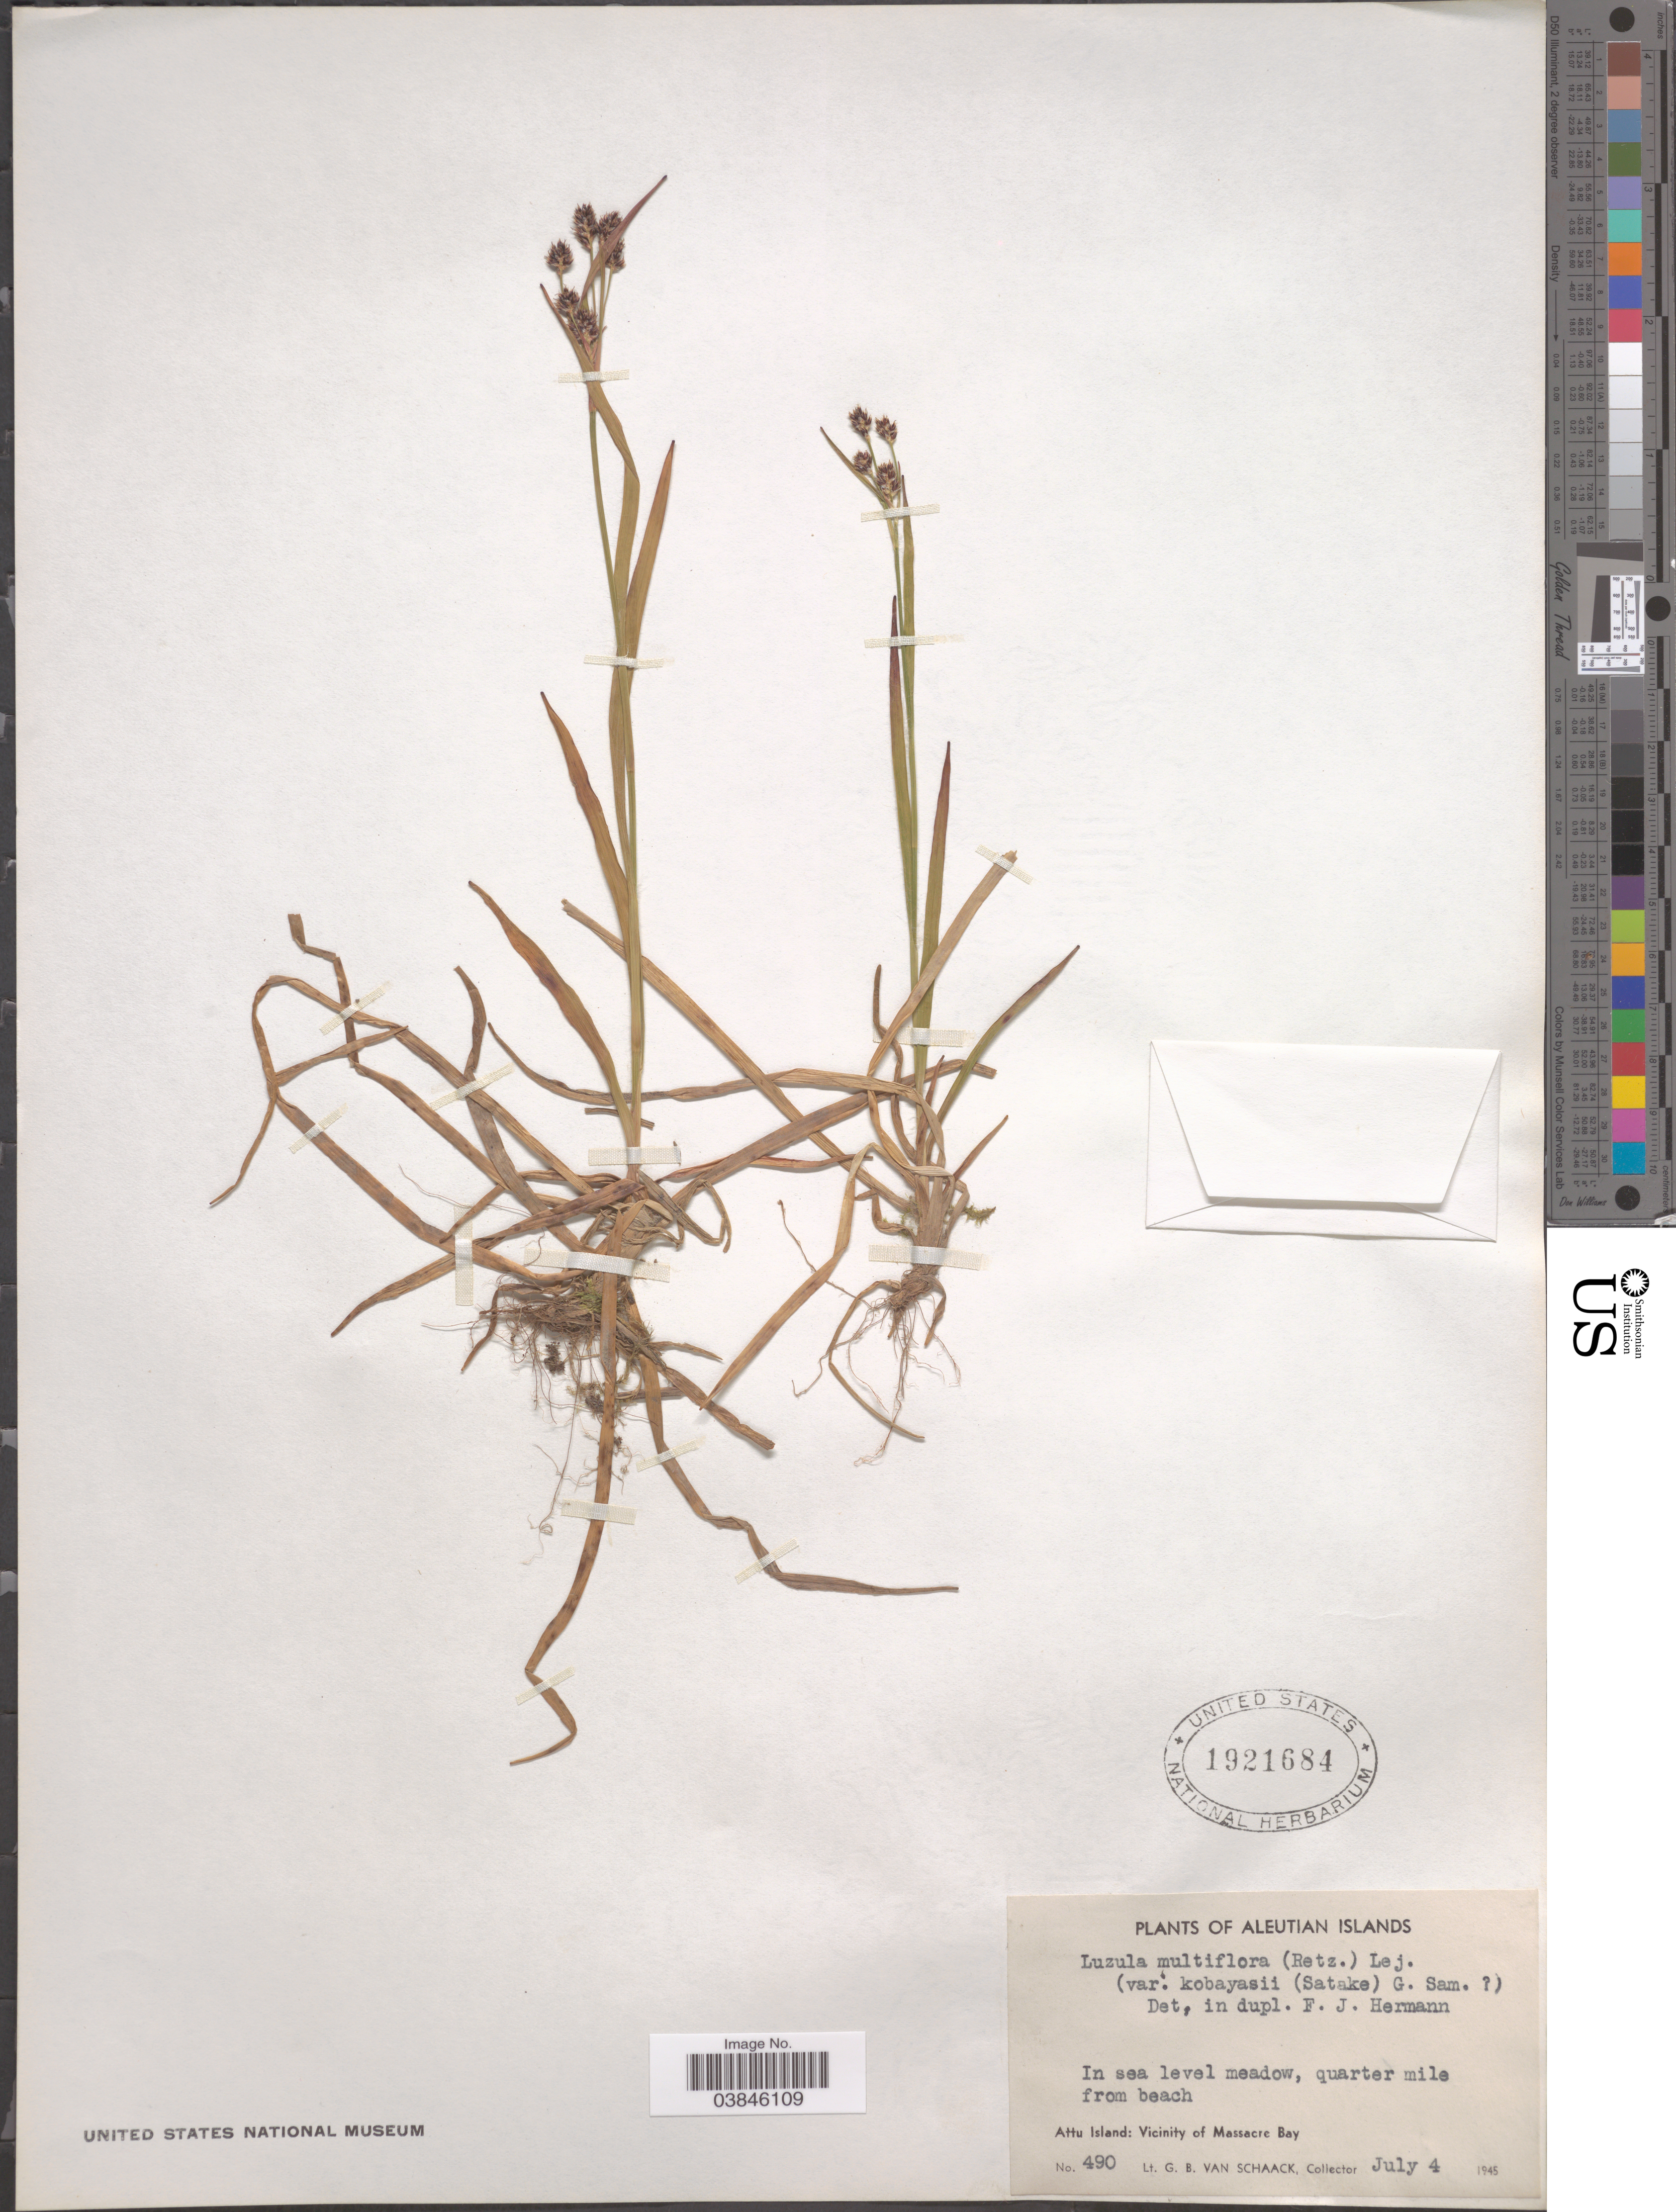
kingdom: Plantae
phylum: Tracheophyta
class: Liliopsida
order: Poales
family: Juncaceae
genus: Luzula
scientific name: Luzula multiflora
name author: (Ehrh.) Lej.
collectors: G. Van Schaack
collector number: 490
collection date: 1945-07-04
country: United States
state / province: Alaska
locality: The Aleutian Islands. Quarter mile from beach. Attu Island: Vicinity of Massacre Bay.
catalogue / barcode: US 1921684